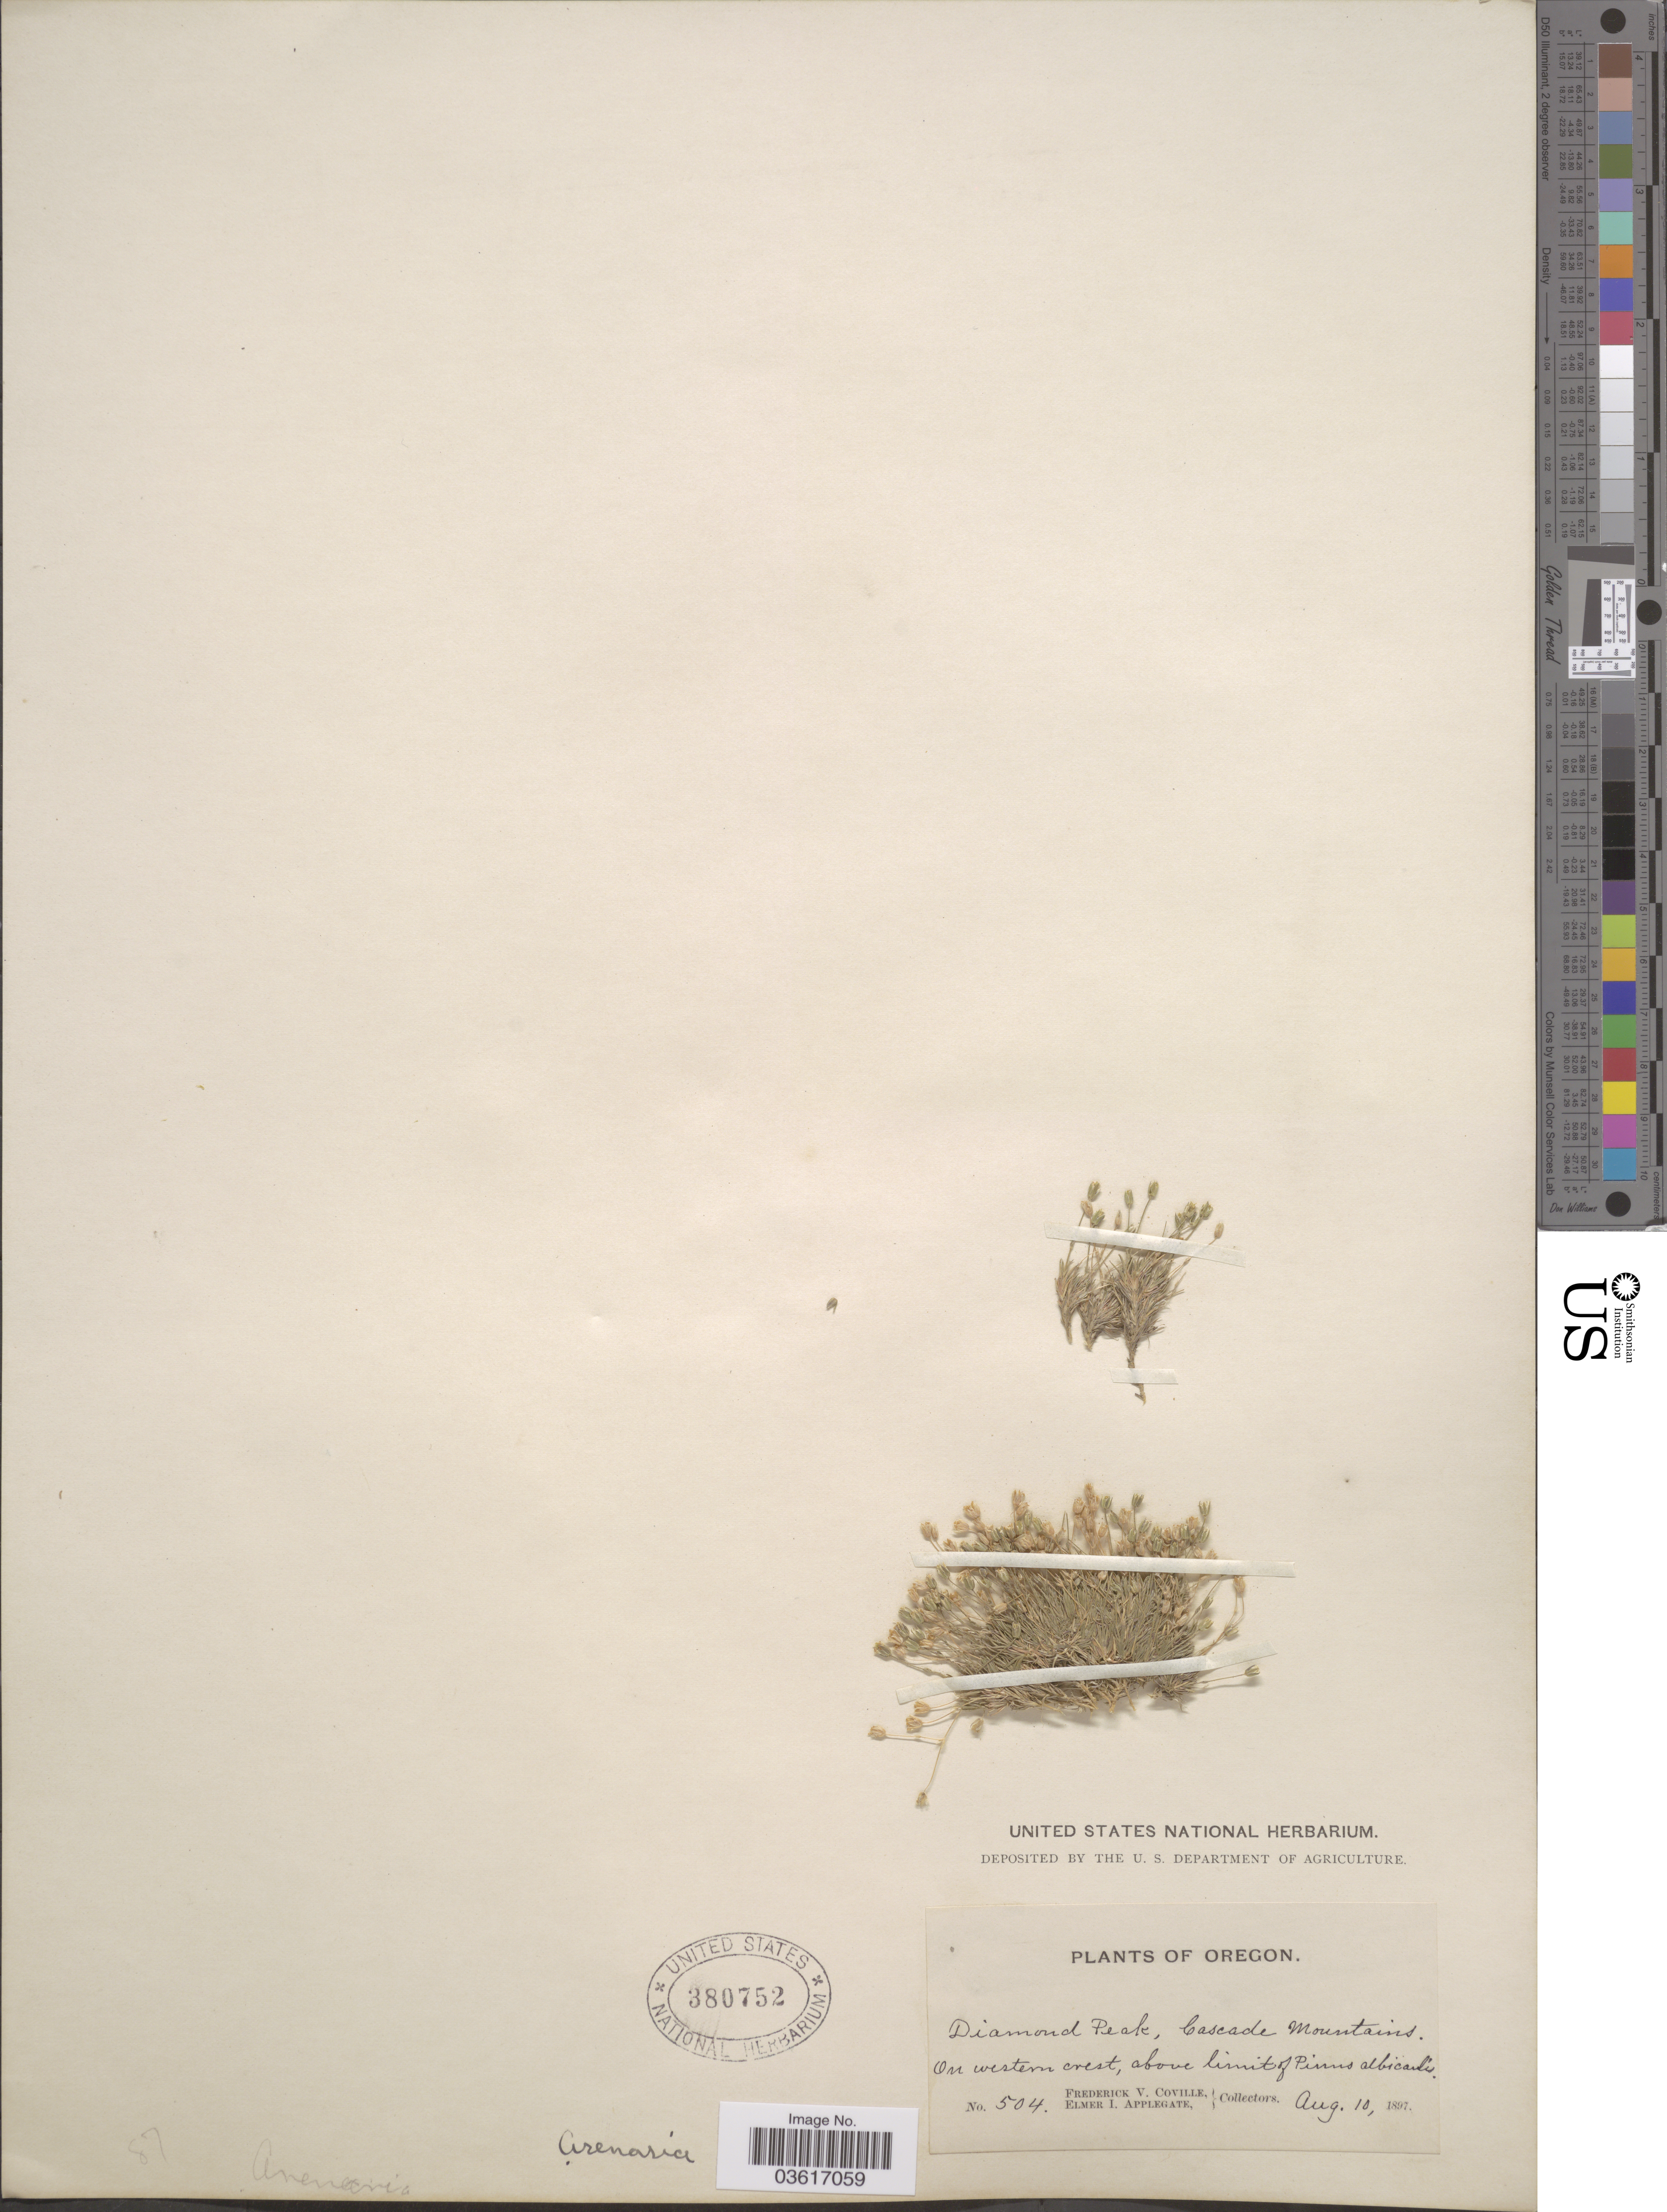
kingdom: Plantae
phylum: Tracheophyta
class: Magnoliopsida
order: Caryophyllales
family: Caryophyllaceae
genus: Minuartia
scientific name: Minuartia sp.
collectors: F. V. Coville & E. I. Applegate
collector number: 504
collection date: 1897-08-10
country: United States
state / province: Oregon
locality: Diamond Peak, Cascade Mountains. On western crest, above limit of Pinus albicaulis.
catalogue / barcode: US 380752